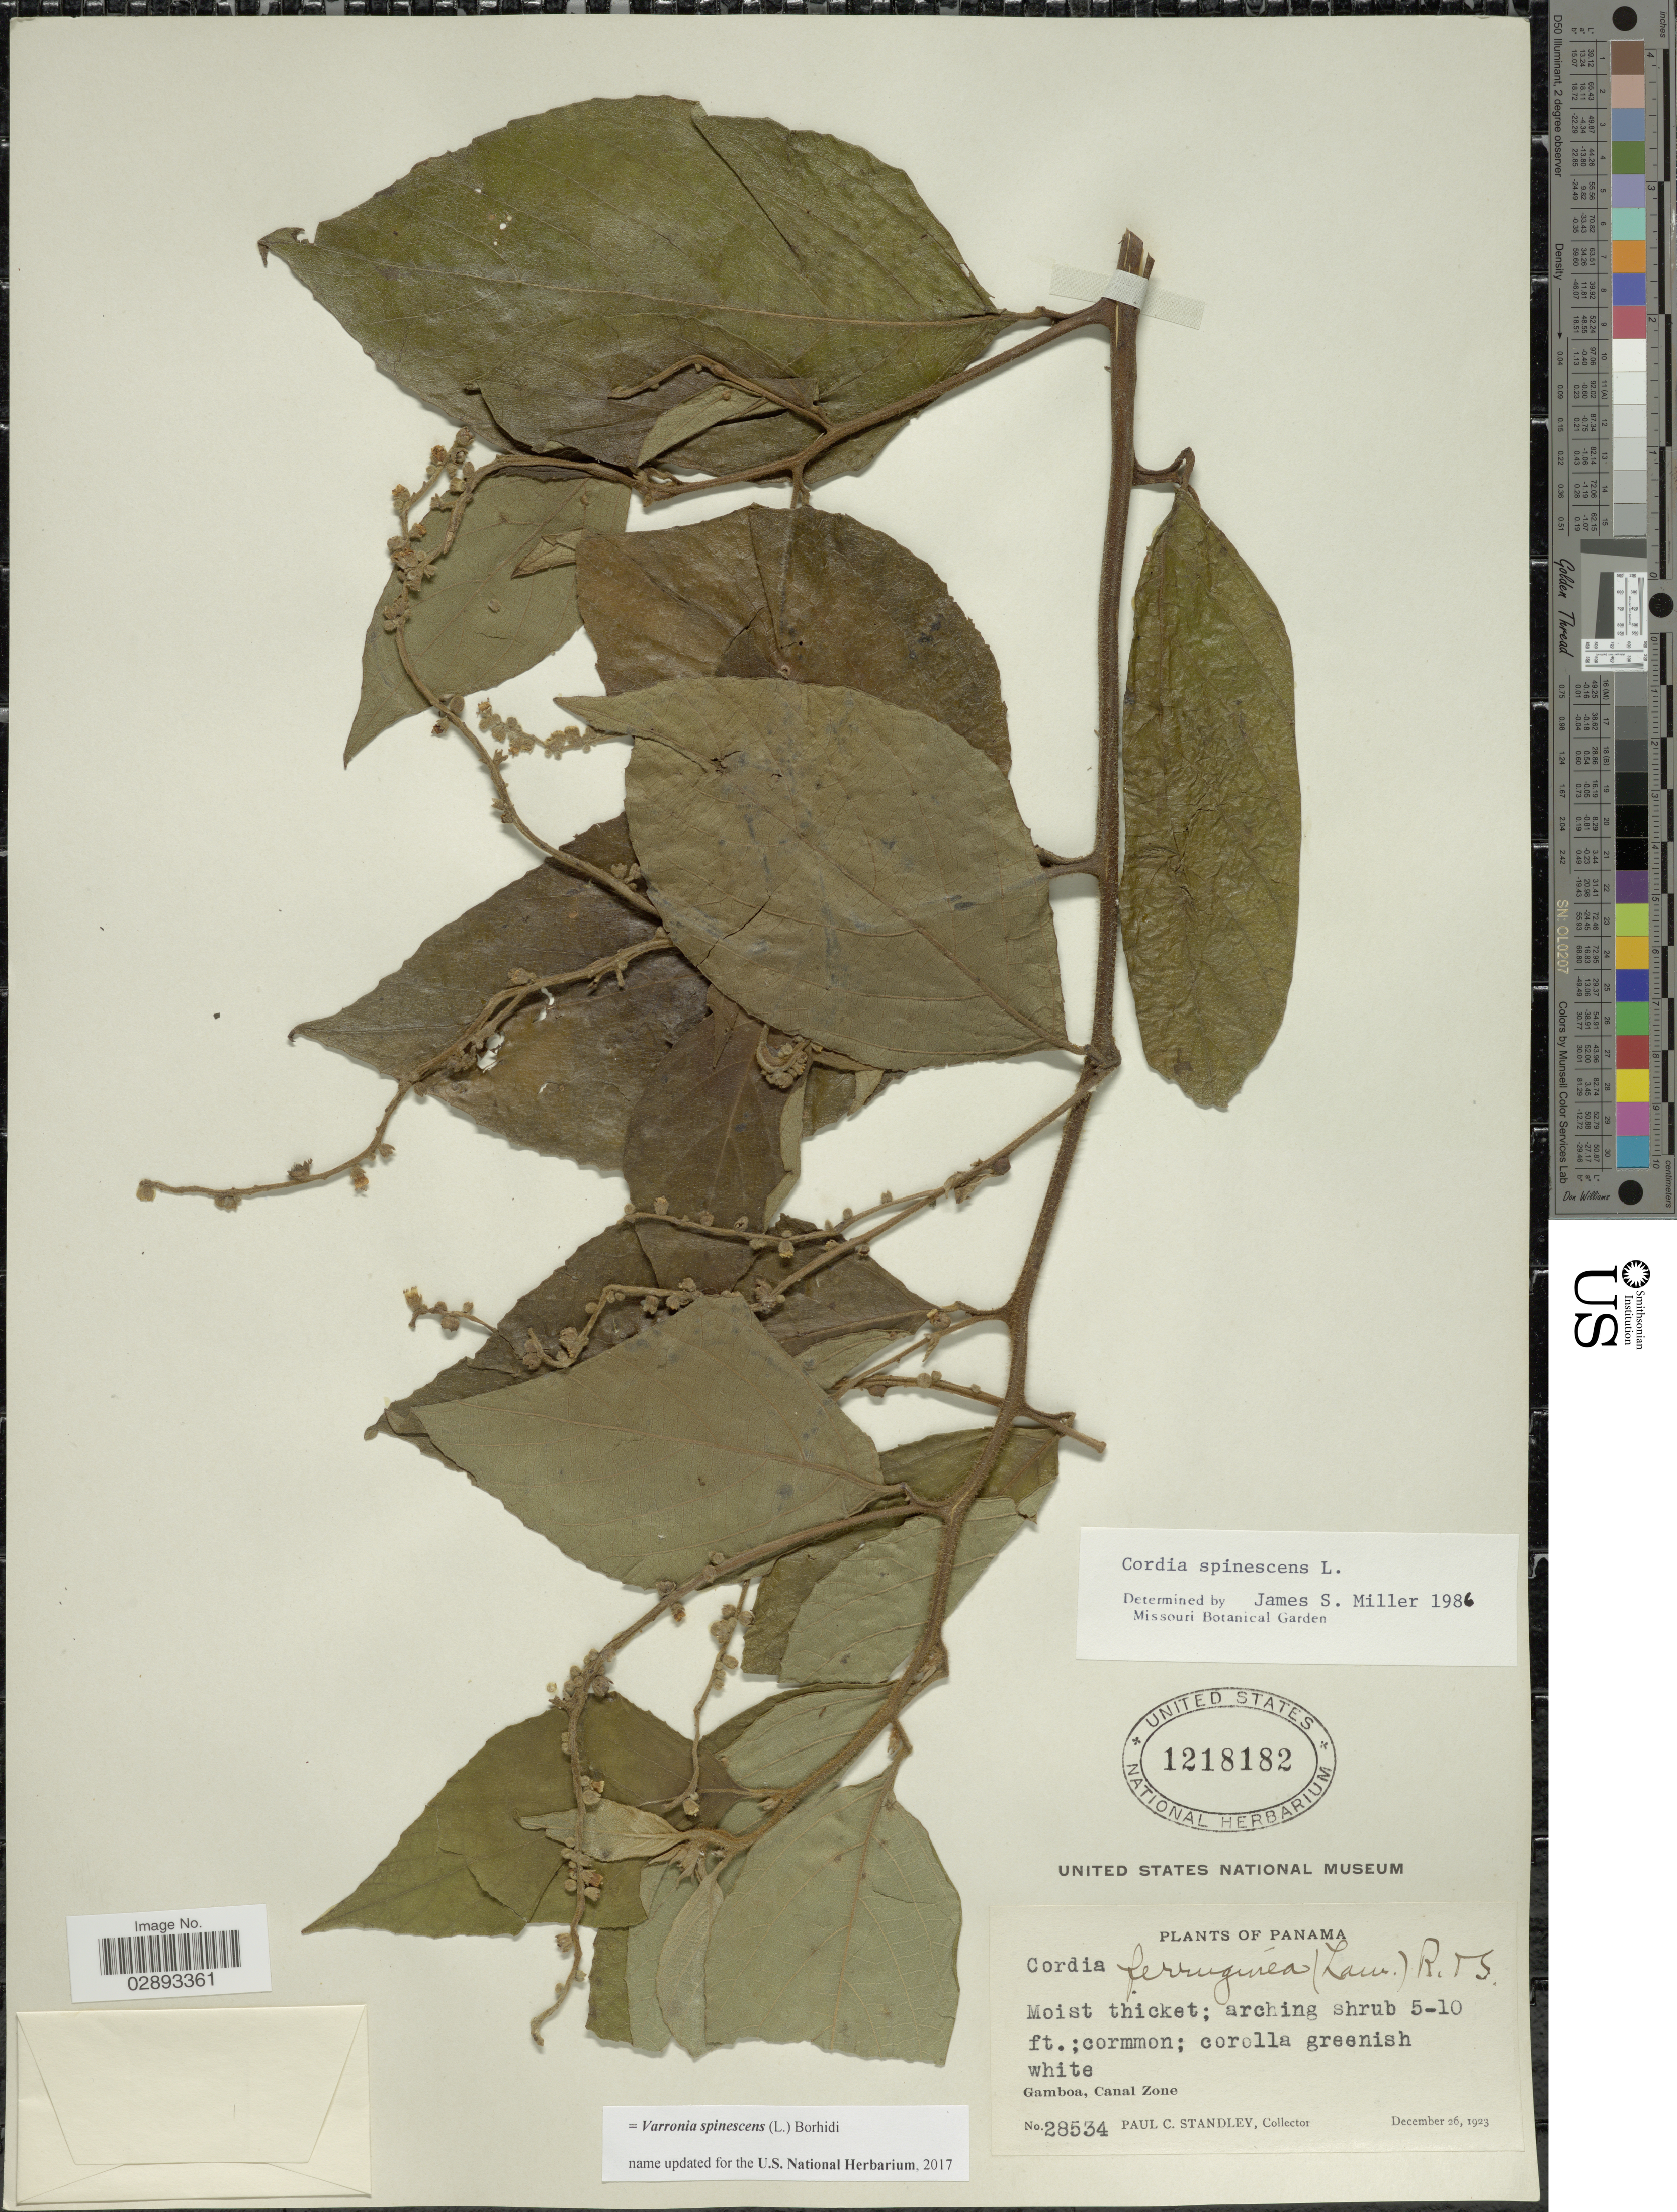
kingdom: Plantae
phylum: Tracheophyta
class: Magnoliopsida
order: Boraginales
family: Cordiaceae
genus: Varronia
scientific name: Varronia spinescens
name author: (L.) Borhidi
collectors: P. C. Standley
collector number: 28534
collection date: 1923-12-26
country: Panama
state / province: Colón / Panamá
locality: Balboa, Canal Zone.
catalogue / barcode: US 1218182